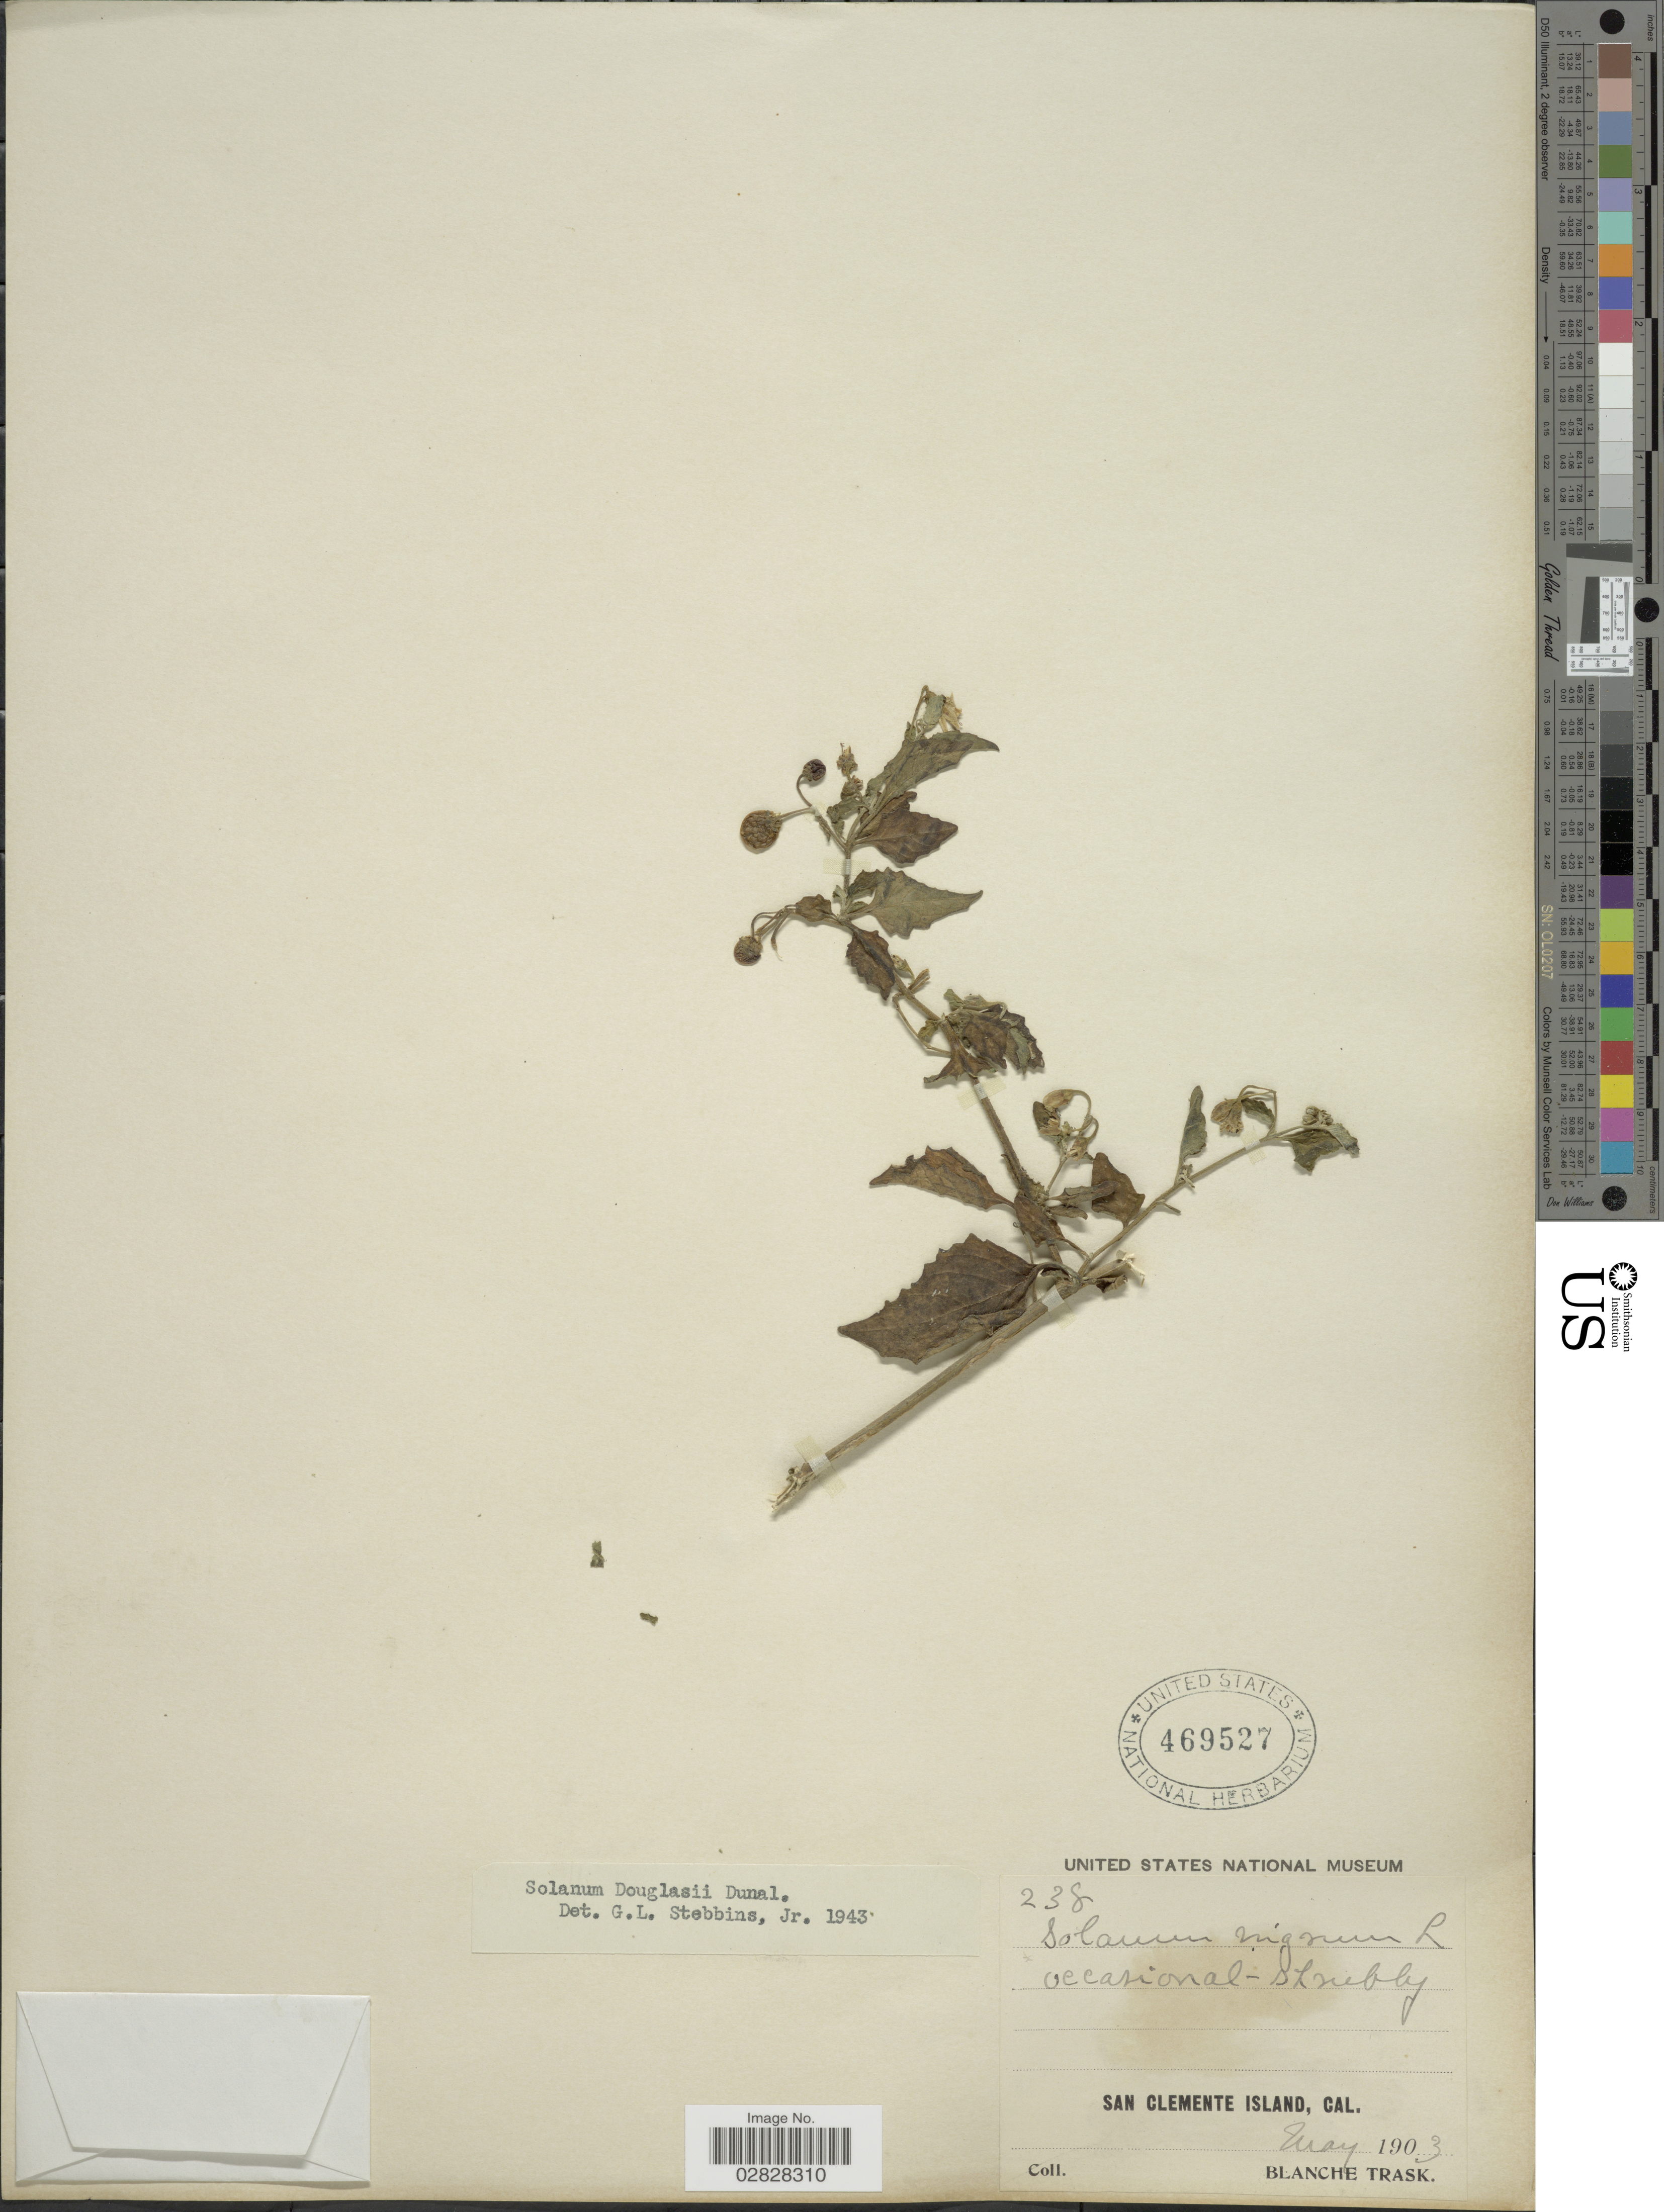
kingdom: Plantae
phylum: Tracheophyta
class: Magnoliopsida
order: Solanales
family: Solanaceae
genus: Solanum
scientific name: Solanum douglasii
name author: Dunal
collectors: B. Trask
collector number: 238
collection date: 1903-05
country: United States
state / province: California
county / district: Los Angeles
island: San Clemente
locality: San Clemente Island.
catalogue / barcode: US 469527